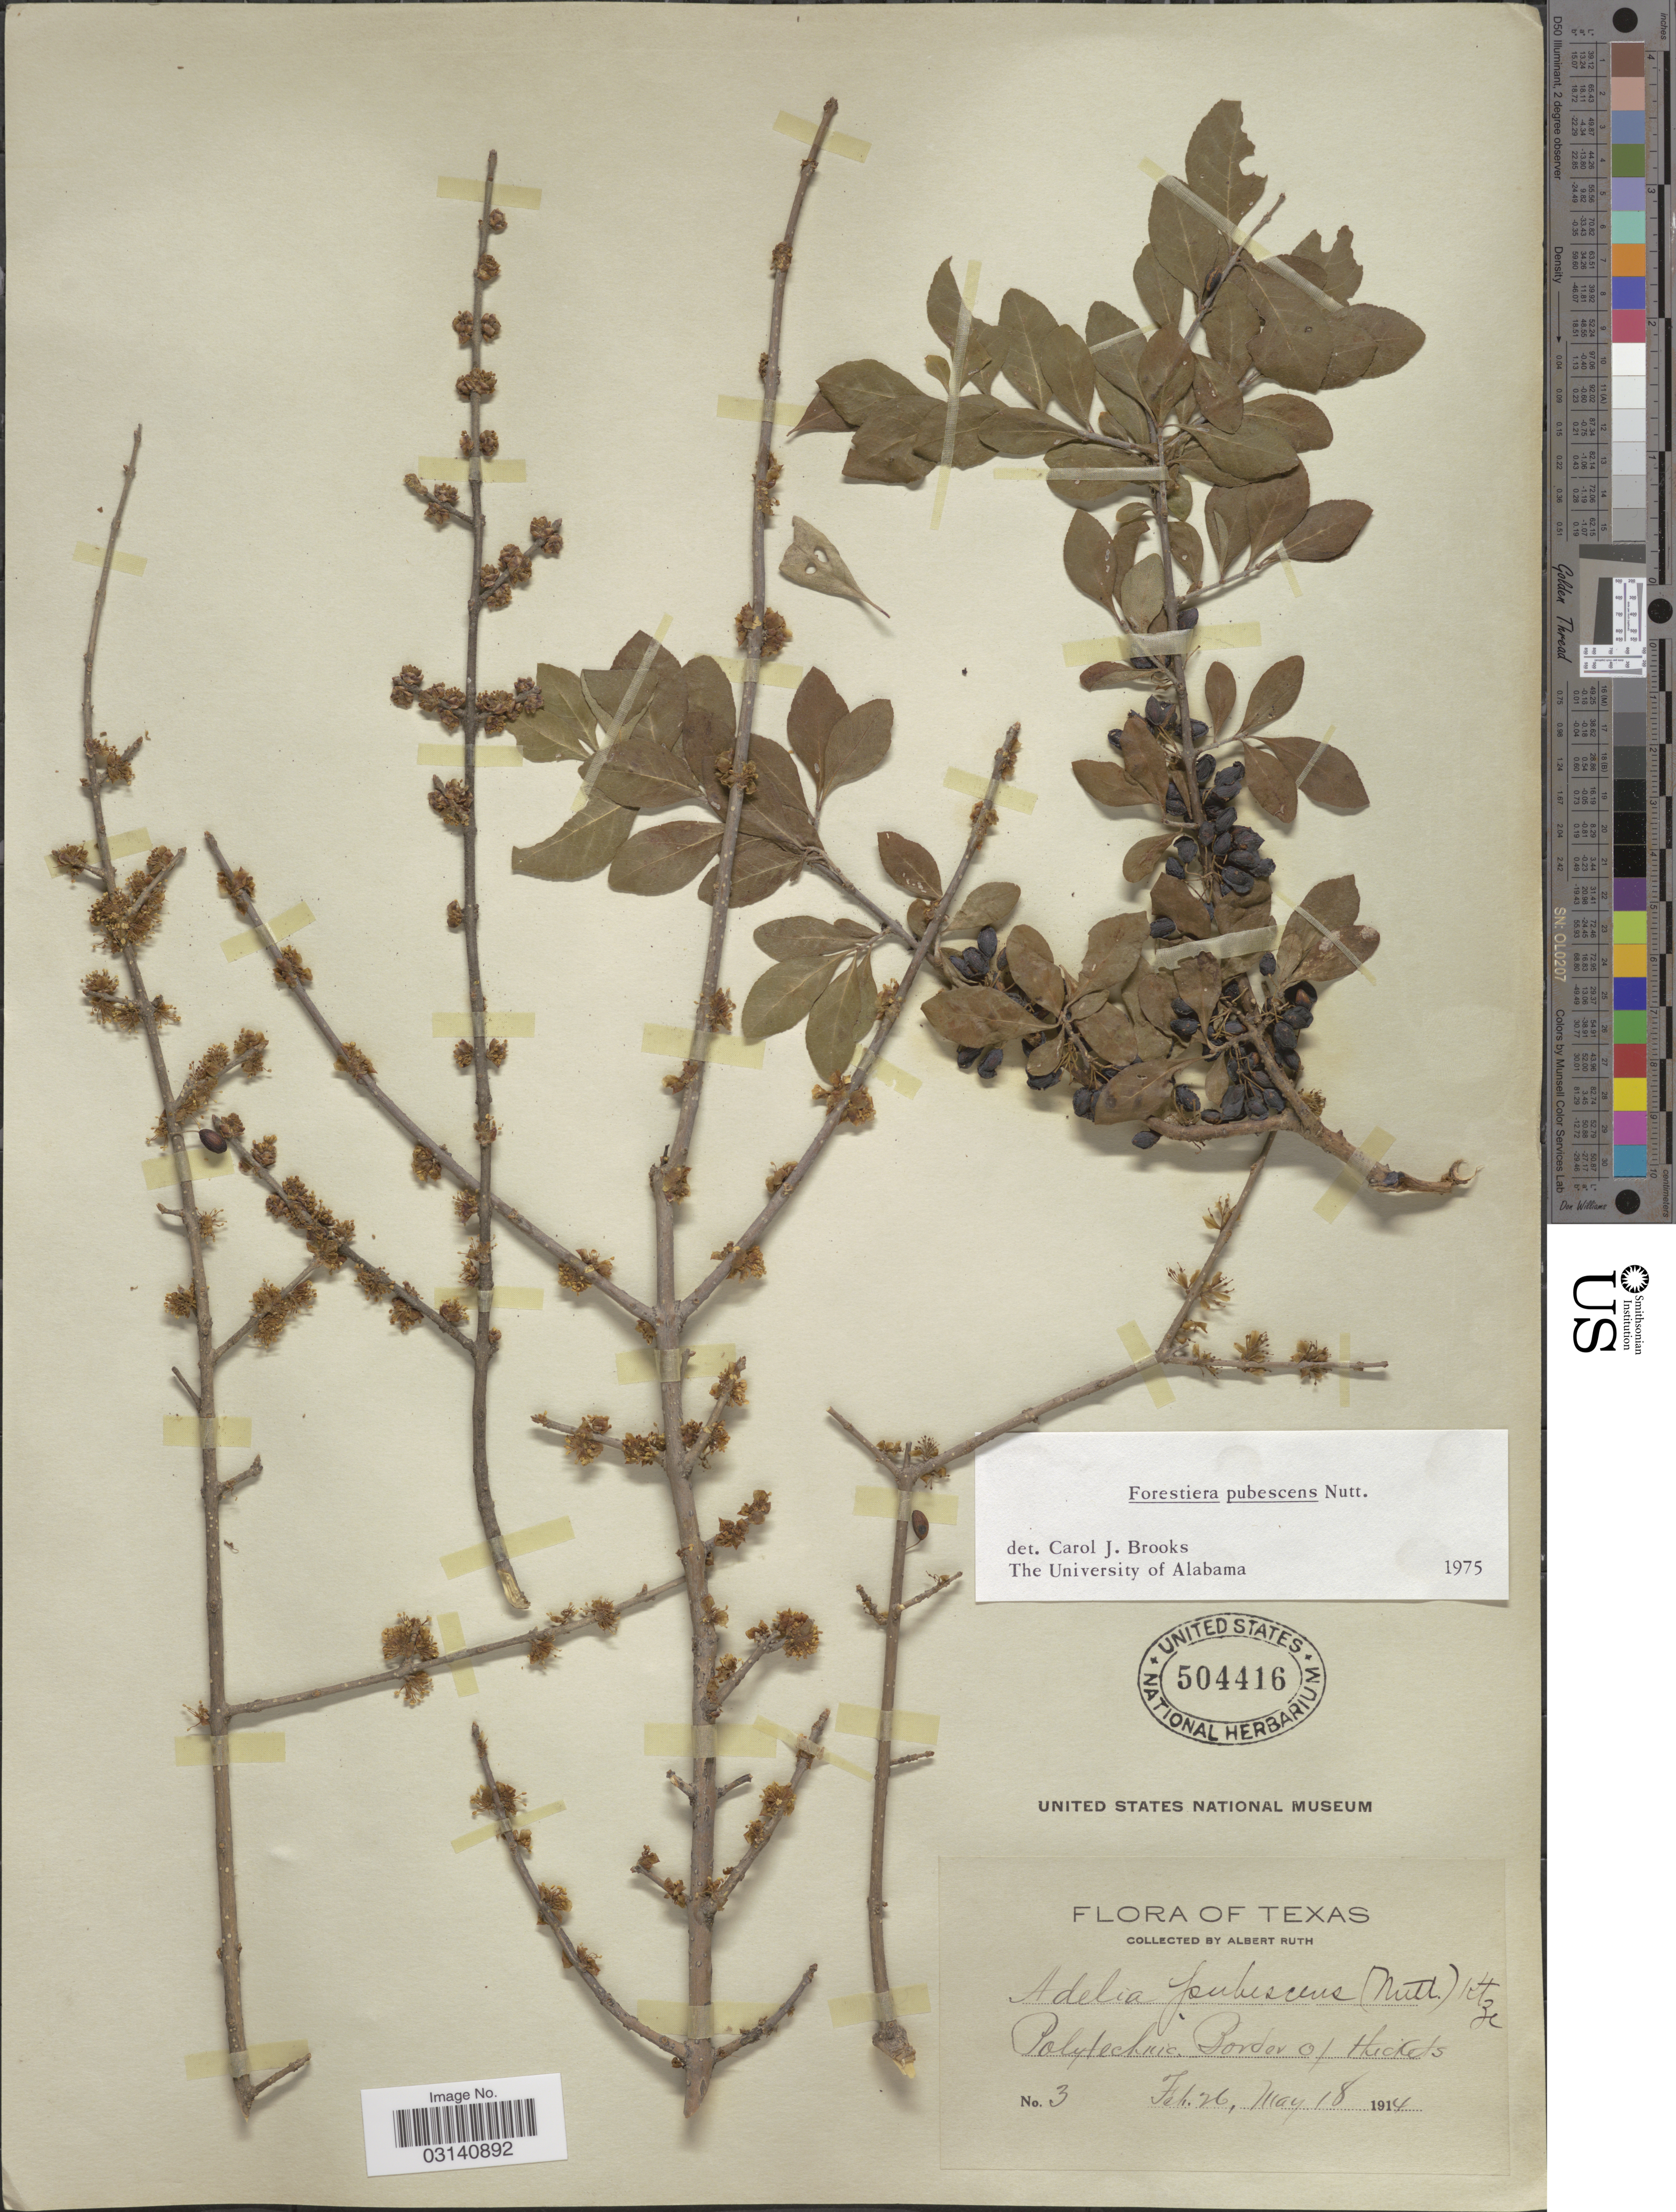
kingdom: Plantae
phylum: Tracheophyta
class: Magnoliopsida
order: Lamiales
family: Oleaceae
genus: Forestiera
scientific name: Forestiera pubescens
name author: Nutt.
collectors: A. Ruth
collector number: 3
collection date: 1914-02-26/1914-05-18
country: United States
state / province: Texas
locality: Polytechnic. Border of thickets.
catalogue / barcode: US 504416